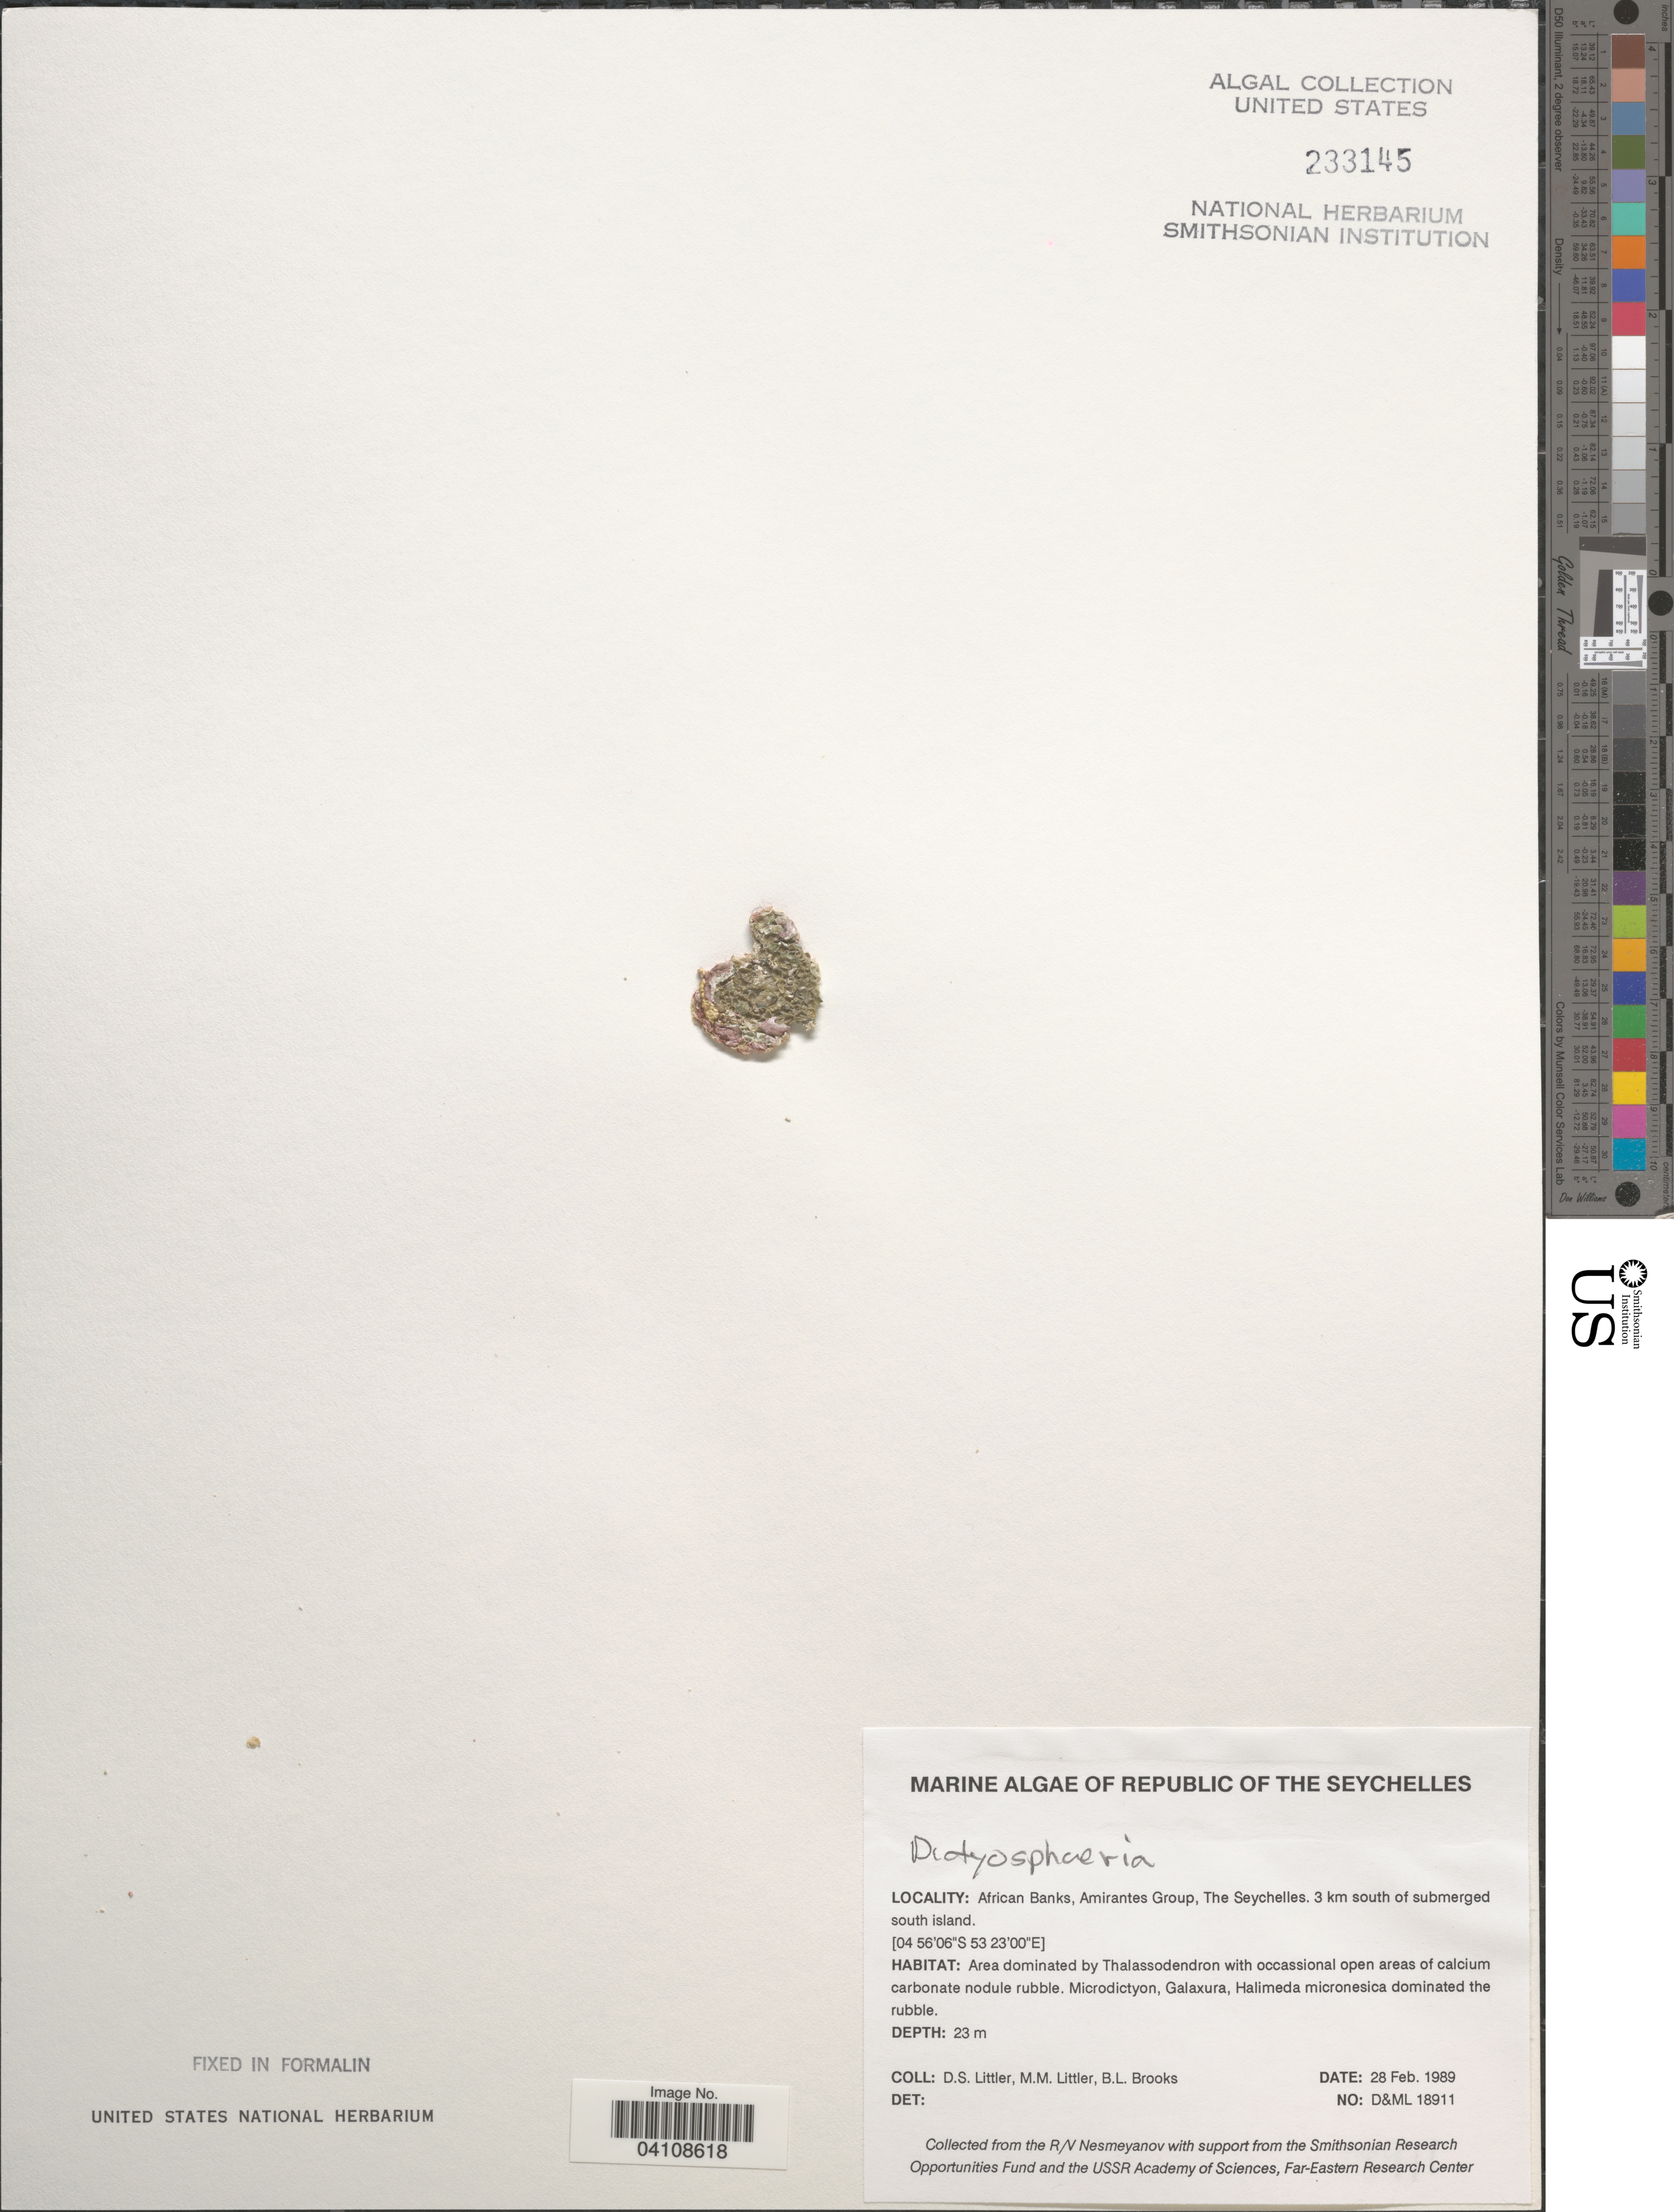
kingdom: Plantae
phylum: Chlorophyta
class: Ulvophyceae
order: Siphonocladales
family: Siphonocladaceae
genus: Dictyosphaeria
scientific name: Dictyosphaeria sp.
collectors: D. S. Littler & B. Brooks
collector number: D&ML18911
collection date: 1989-02-28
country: Seychelles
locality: Republic of The Seychelles. African Banks, Amirantes Group. 3 km south of submerged south island.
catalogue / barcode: US 233145